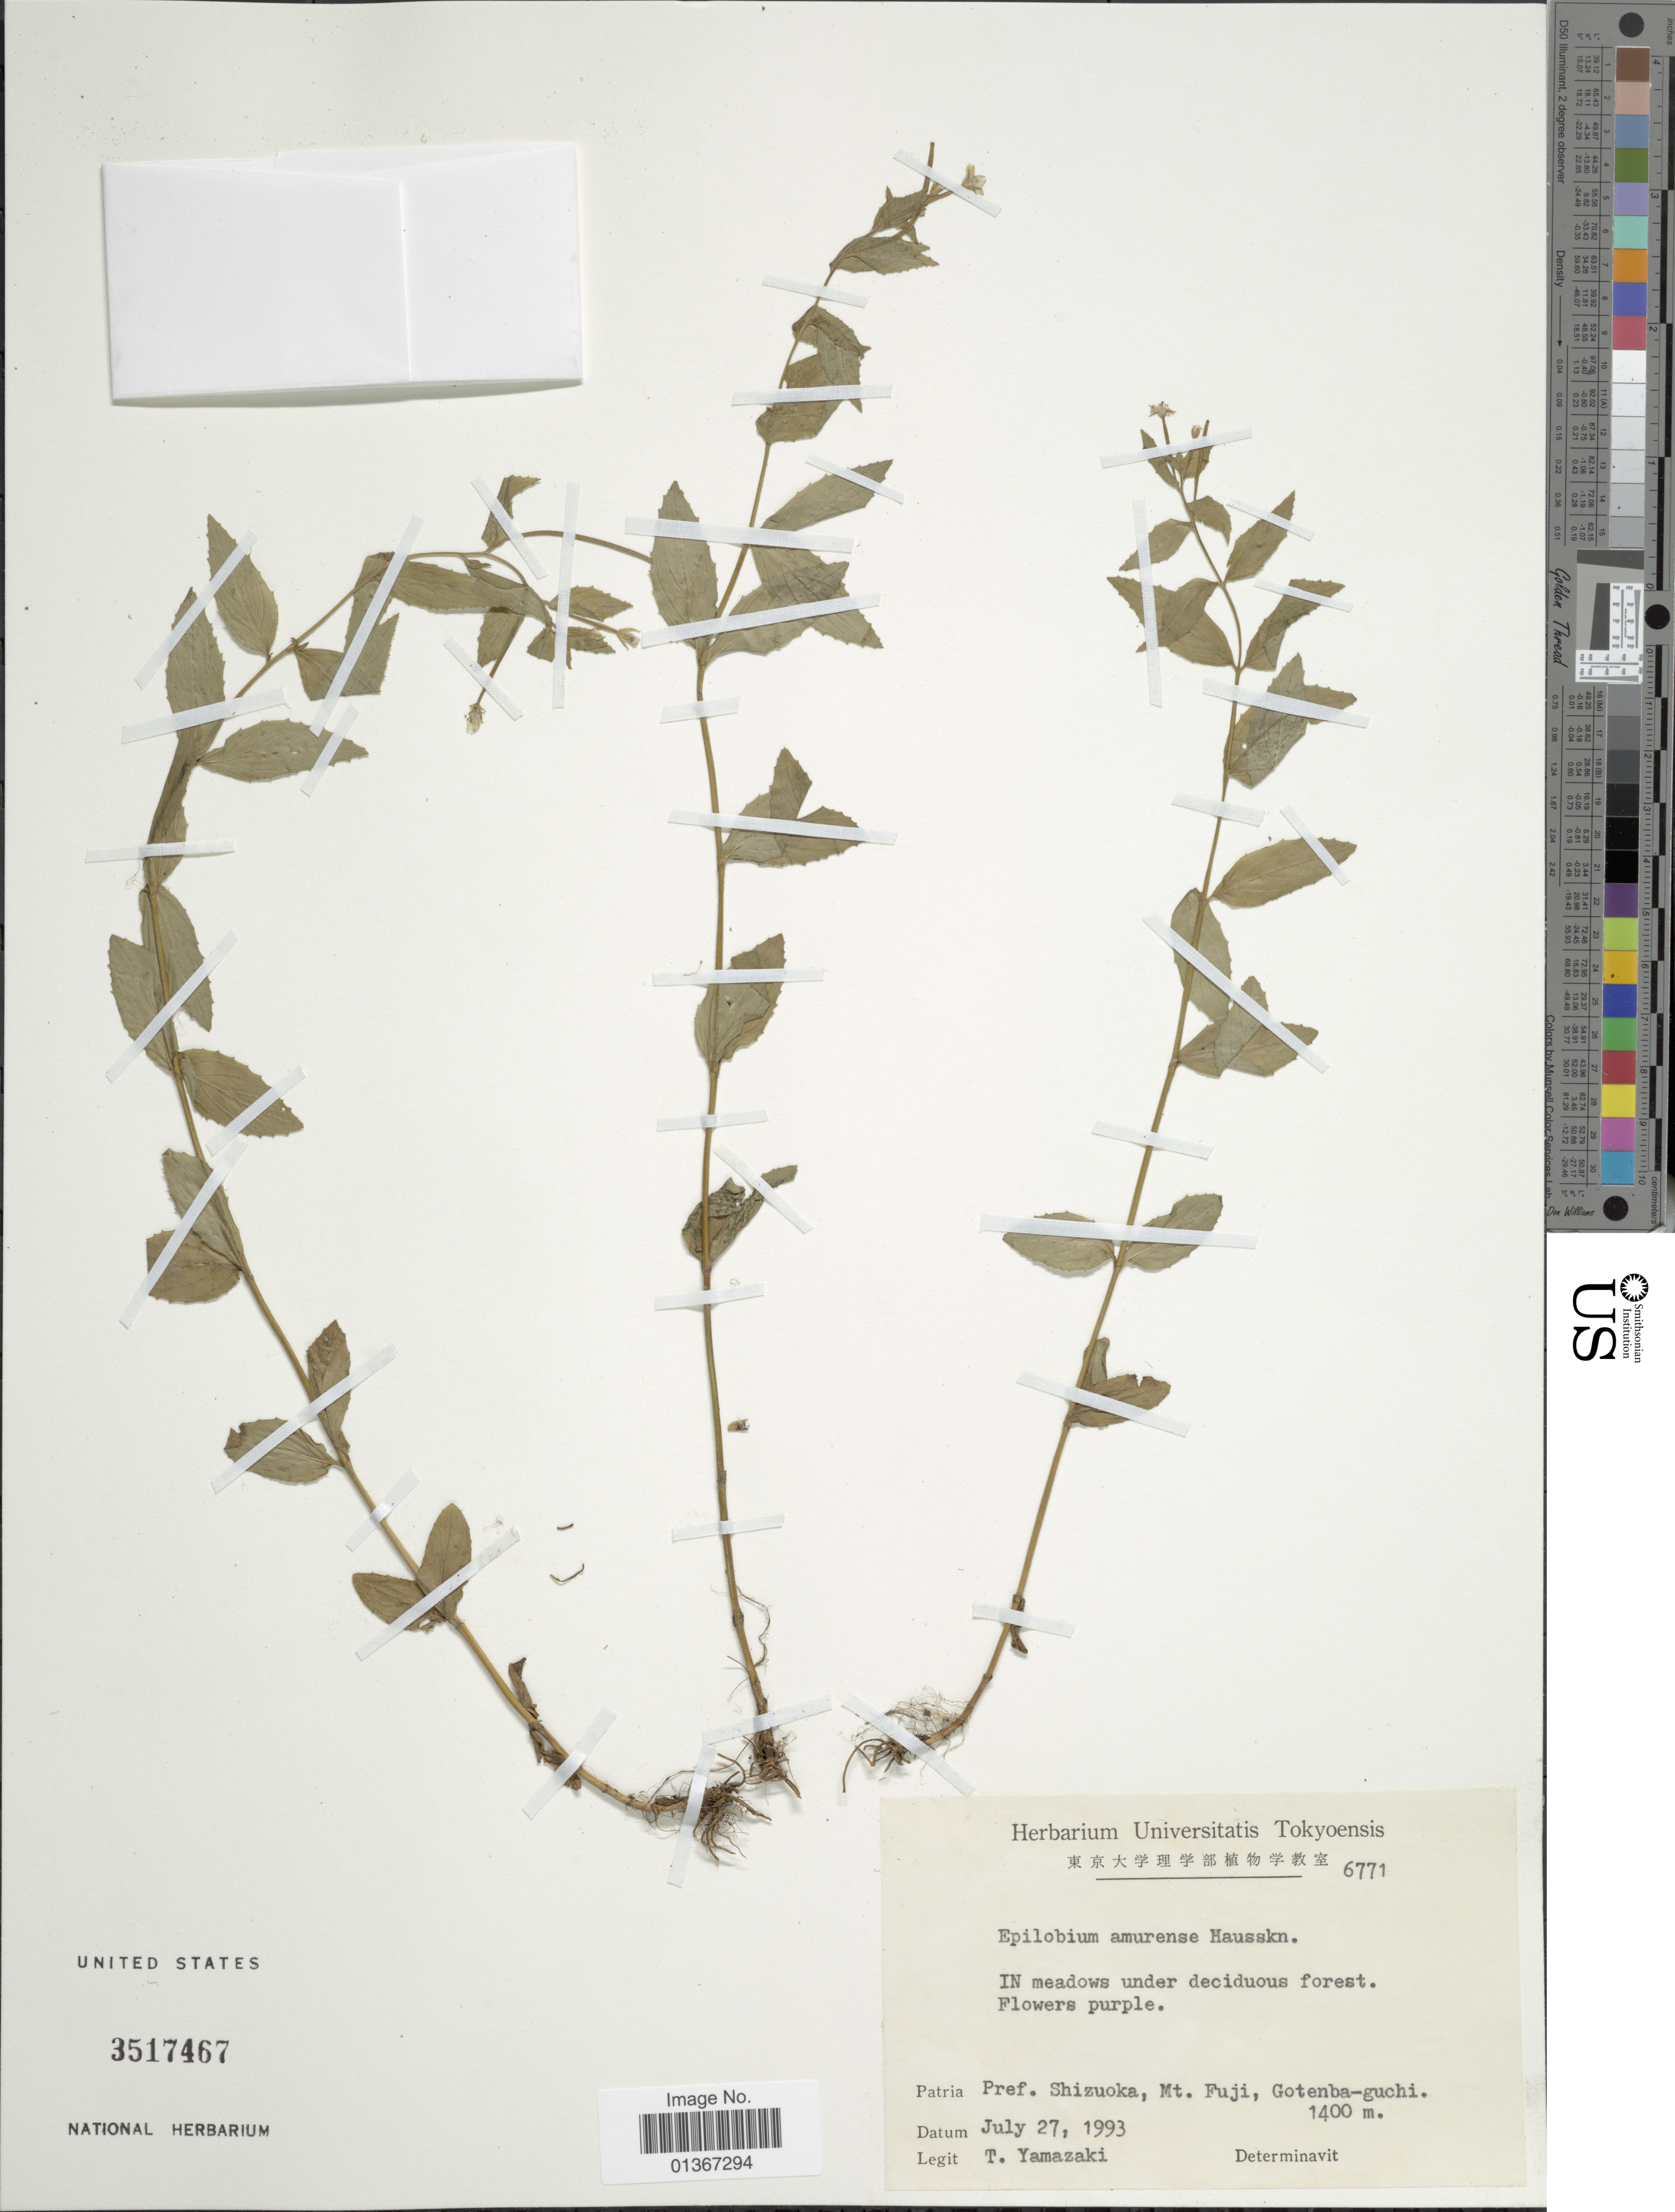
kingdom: Plantae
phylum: Tracheophyta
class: Magnoliopsida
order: Myrtales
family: Onagraceae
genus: Epilobium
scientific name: Epilobium amurense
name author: Hausskn.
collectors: T. Yamazaki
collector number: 6771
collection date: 1993-07-27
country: Japan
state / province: Sizuoka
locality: Pref. Shizuoka, Mt. Fuji, Gotenba-guchi.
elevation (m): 1400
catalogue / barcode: US 3517467